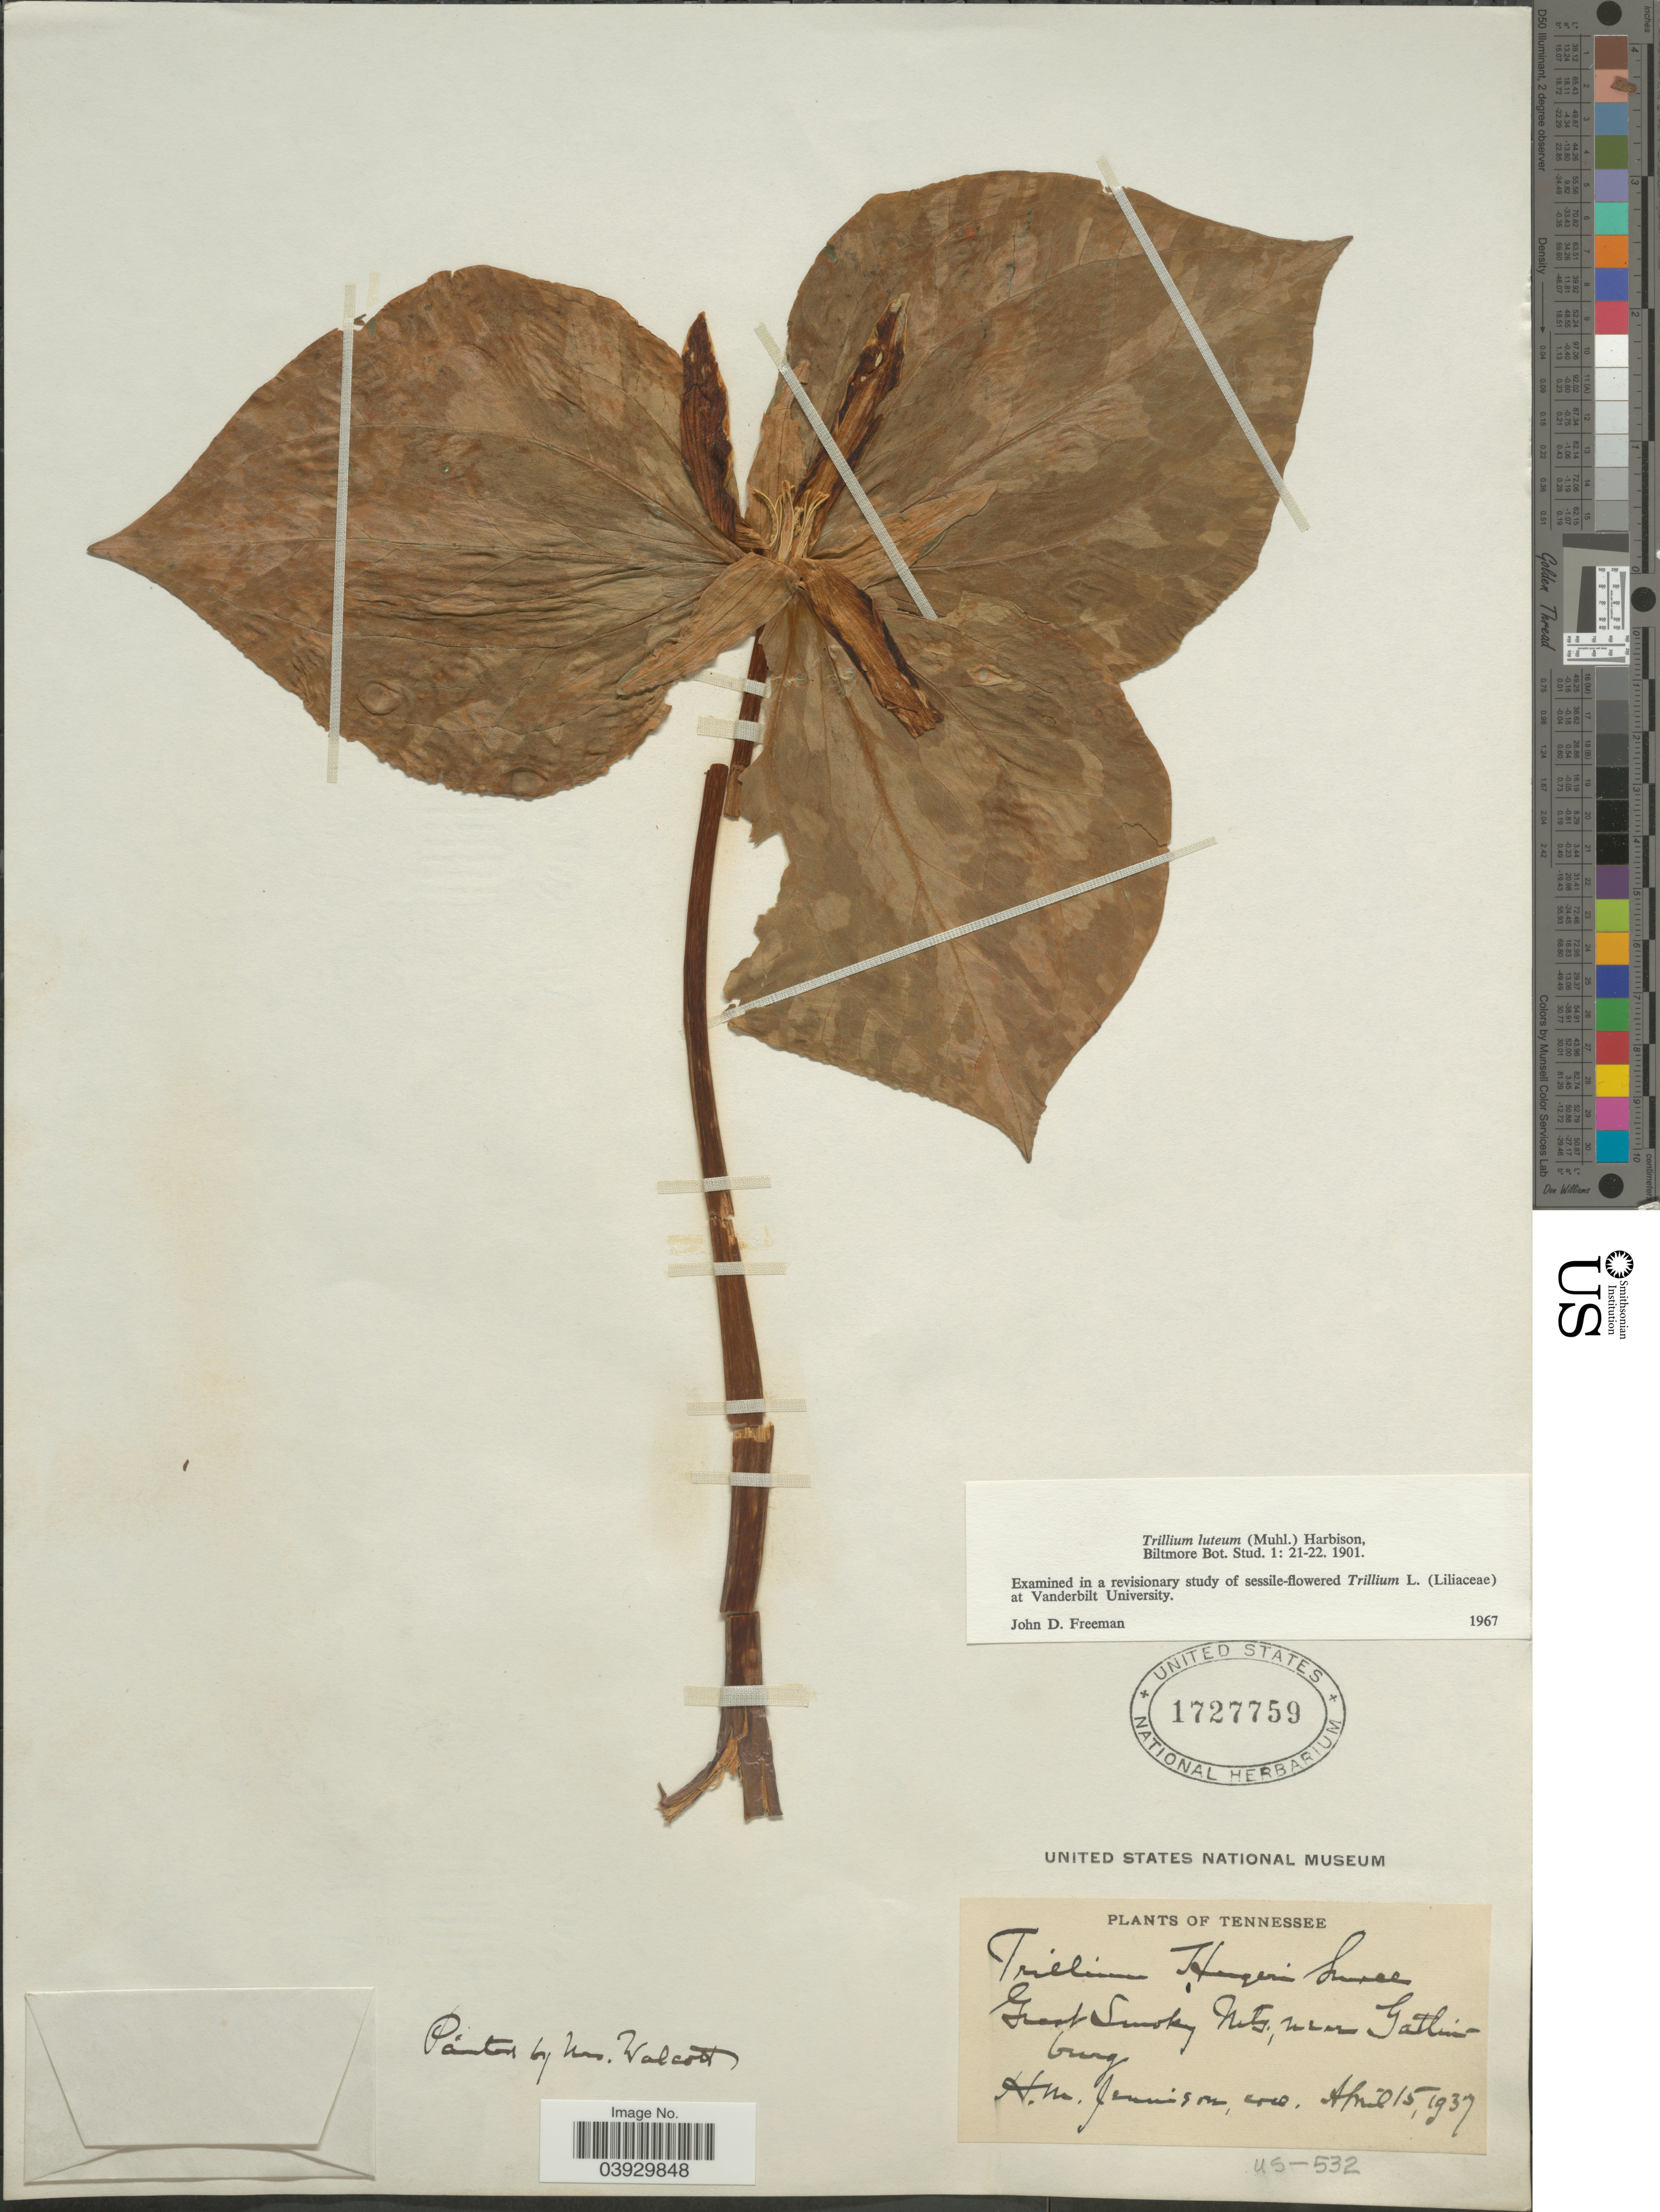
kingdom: Plantae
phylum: Tracheophyta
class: Liliopsida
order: Liliales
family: Melanthiaceae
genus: Trillium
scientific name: Trillium luteum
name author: Harb.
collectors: H. Jennison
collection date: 1937-04-15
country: United States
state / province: Tennessee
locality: Great Smokey Mts., near Gatlinburg.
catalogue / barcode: US 1727759